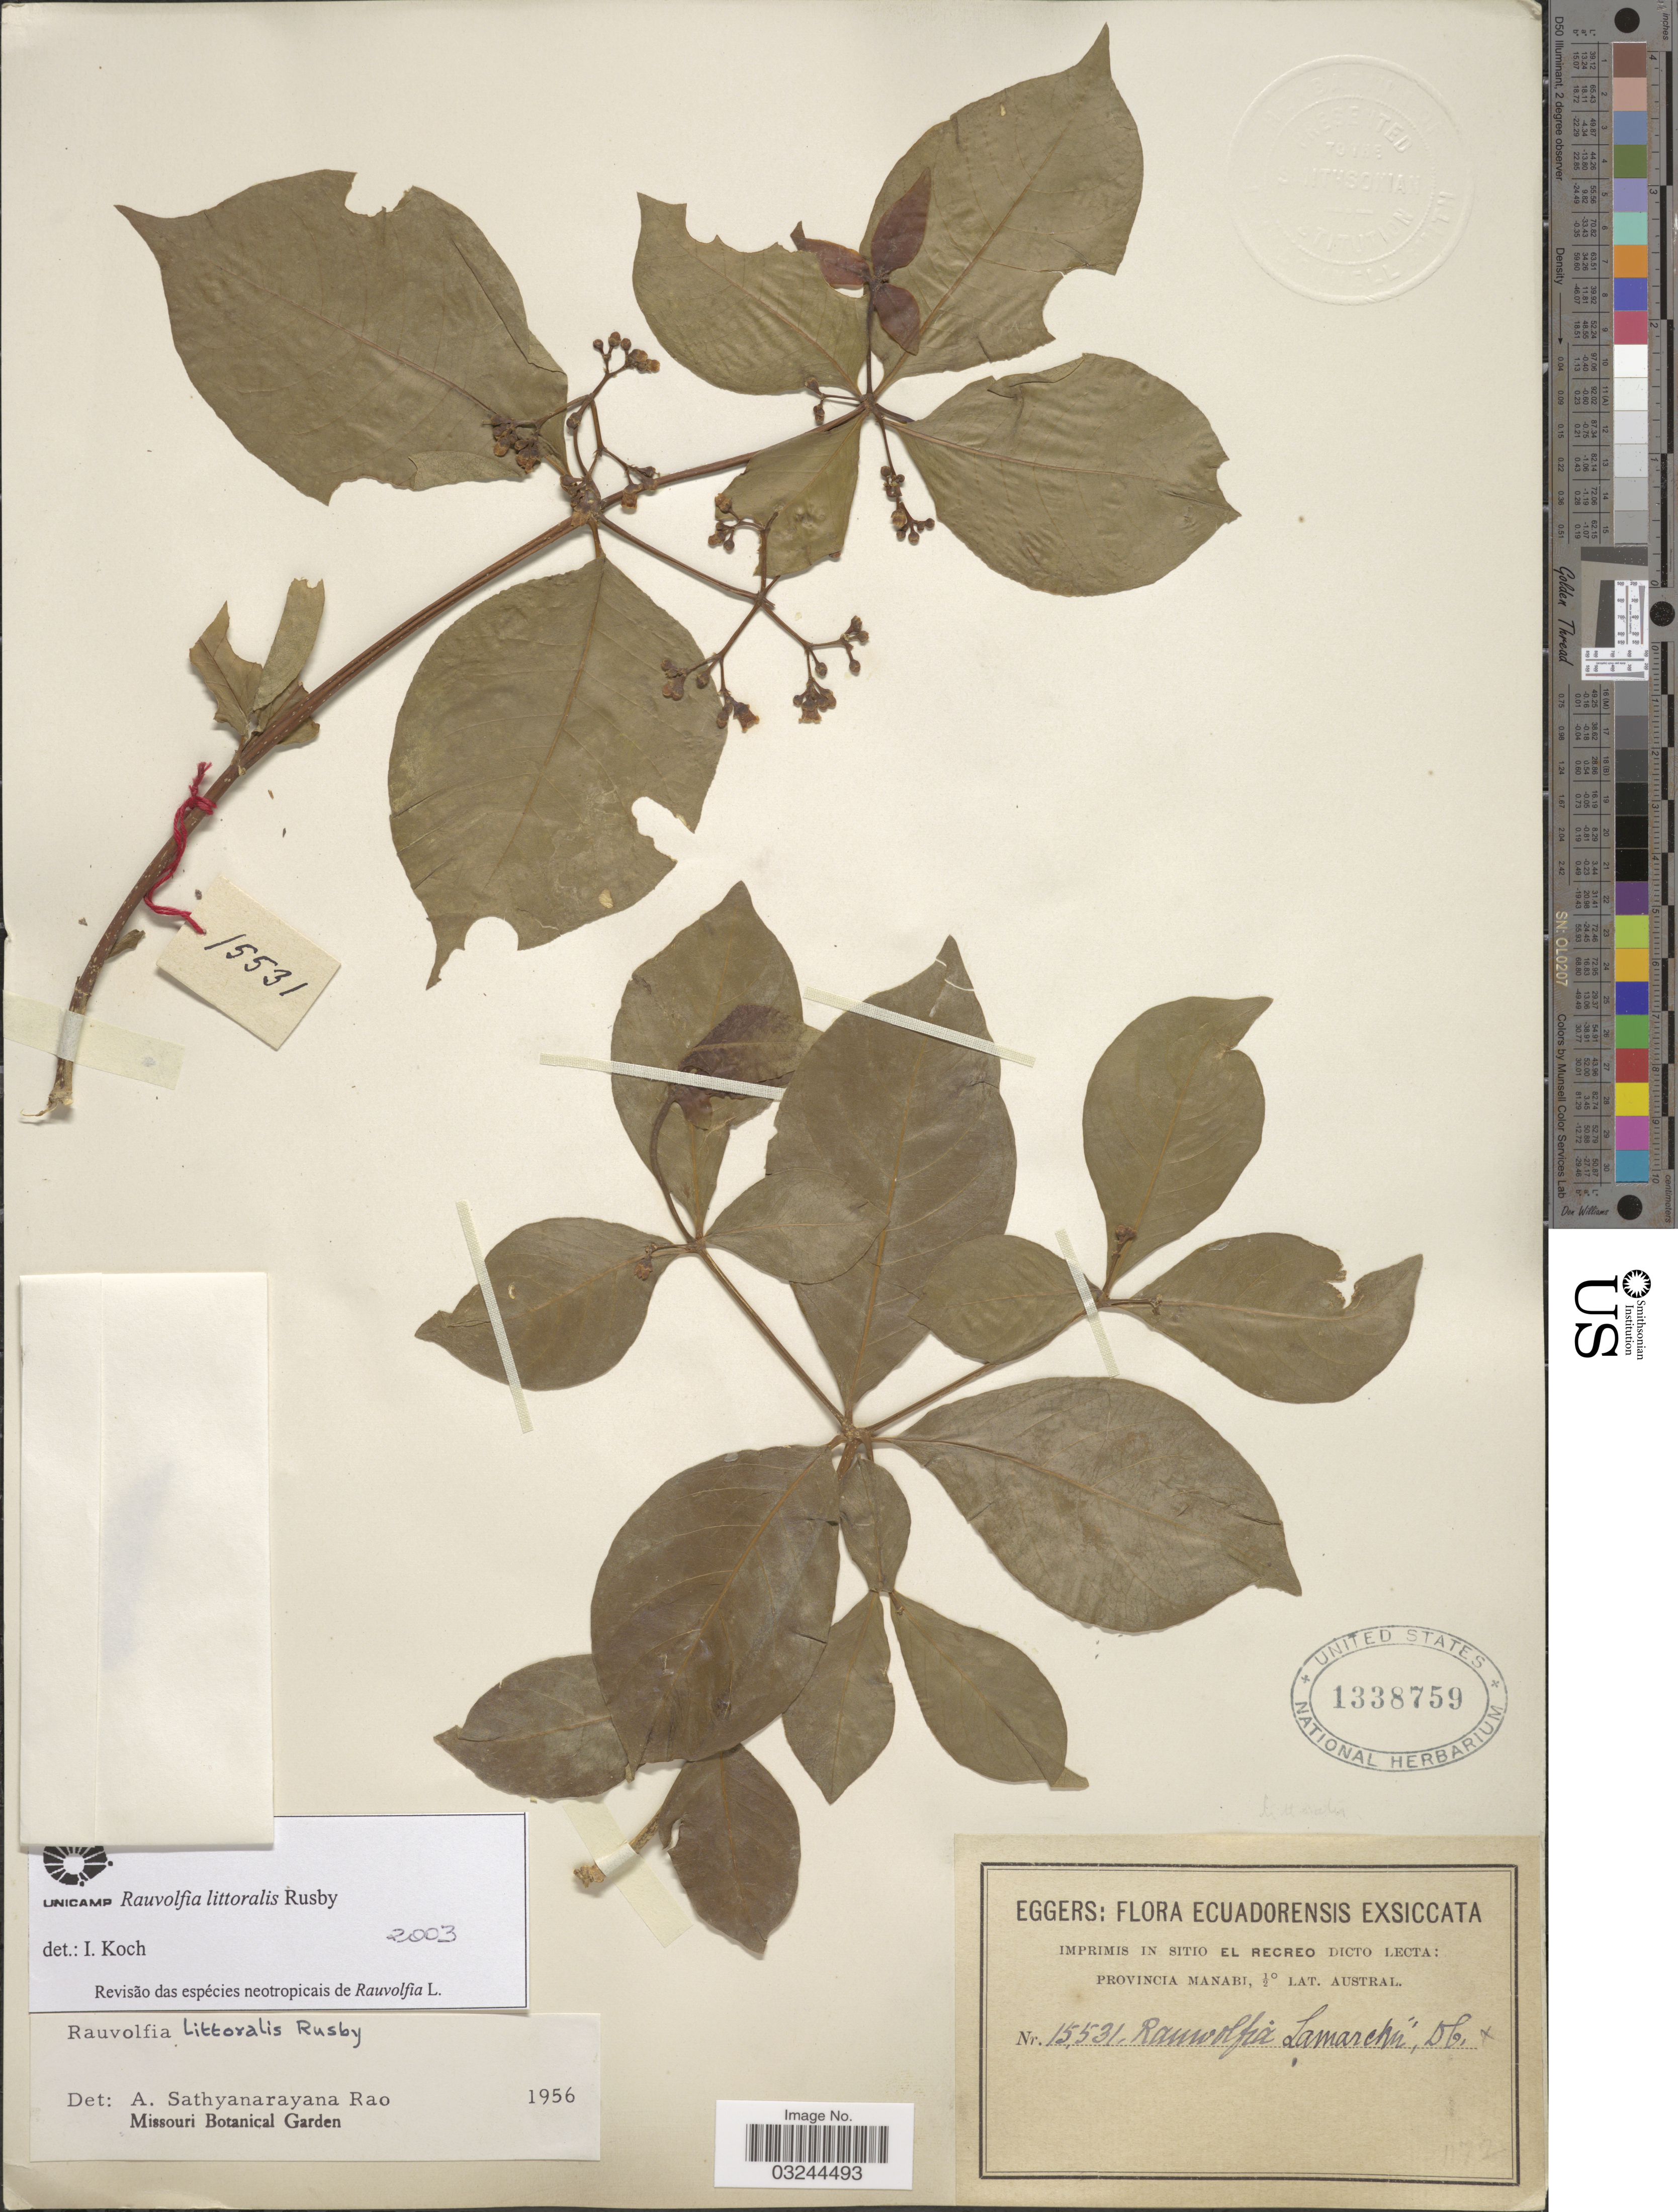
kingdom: Plantae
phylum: Tracheophyta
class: Magnoliopsida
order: Gentianales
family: Apocynaceae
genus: Rauvolfia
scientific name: Rauvolfia littoralis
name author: Rusby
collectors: -. Eggers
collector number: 15531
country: Ecuador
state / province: Manabí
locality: Imprimis in sitio El Recreo Dicto Lecta. Austral.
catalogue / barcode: US 1338759